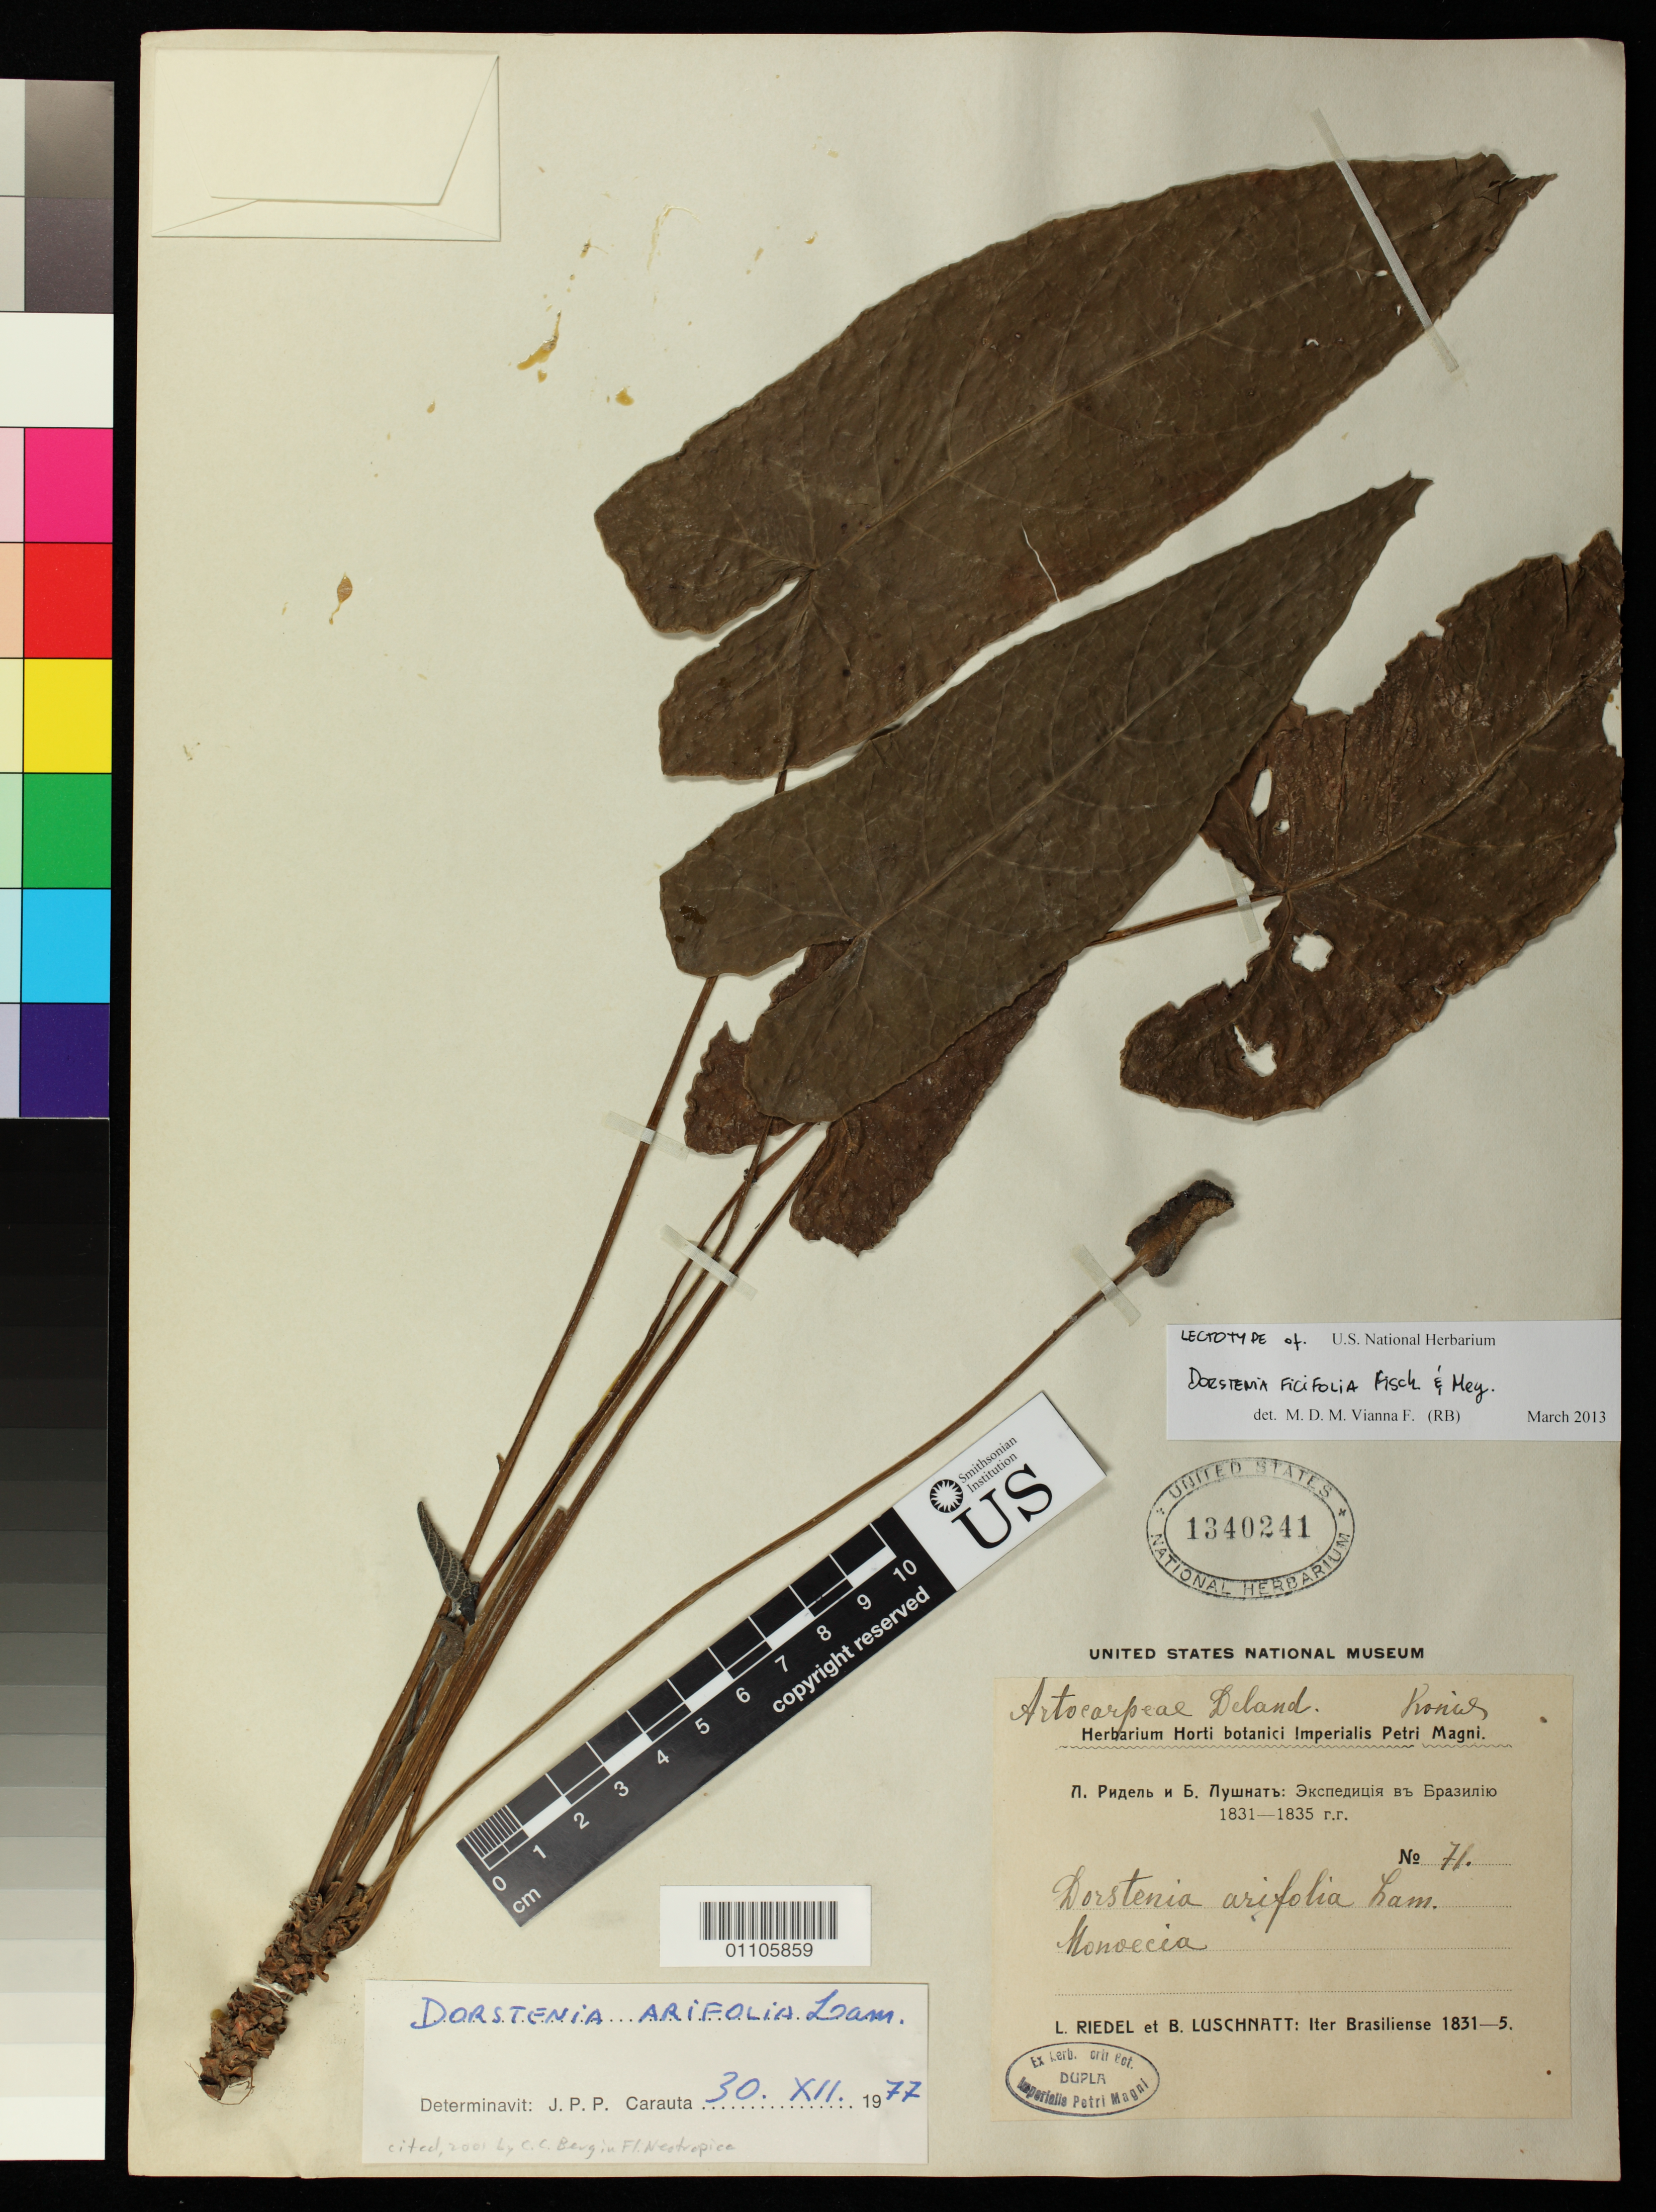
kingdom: Plantae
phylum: Tracheophyta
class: Magnoliopsida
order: Rosales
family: Moraceae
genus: Dorstenia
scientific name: Dorstenia ficifolia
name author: Fisch. & C.A. Mey.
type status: Type Collection; Possible Isolectotype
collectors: L. Riedel & B. Luschnatt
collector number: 71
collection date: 1831/1835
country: Brazil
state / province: Rio de Janeiro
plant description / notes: Annotated by M.D.M. Vianna F. (2013) as "lectotype" of Dorstenia ficifolia. Duplicates at LE annotated by Berg as lectotype and isolectotype have lobed leaves and do not resemble this specimen.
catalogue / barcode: US 1340241